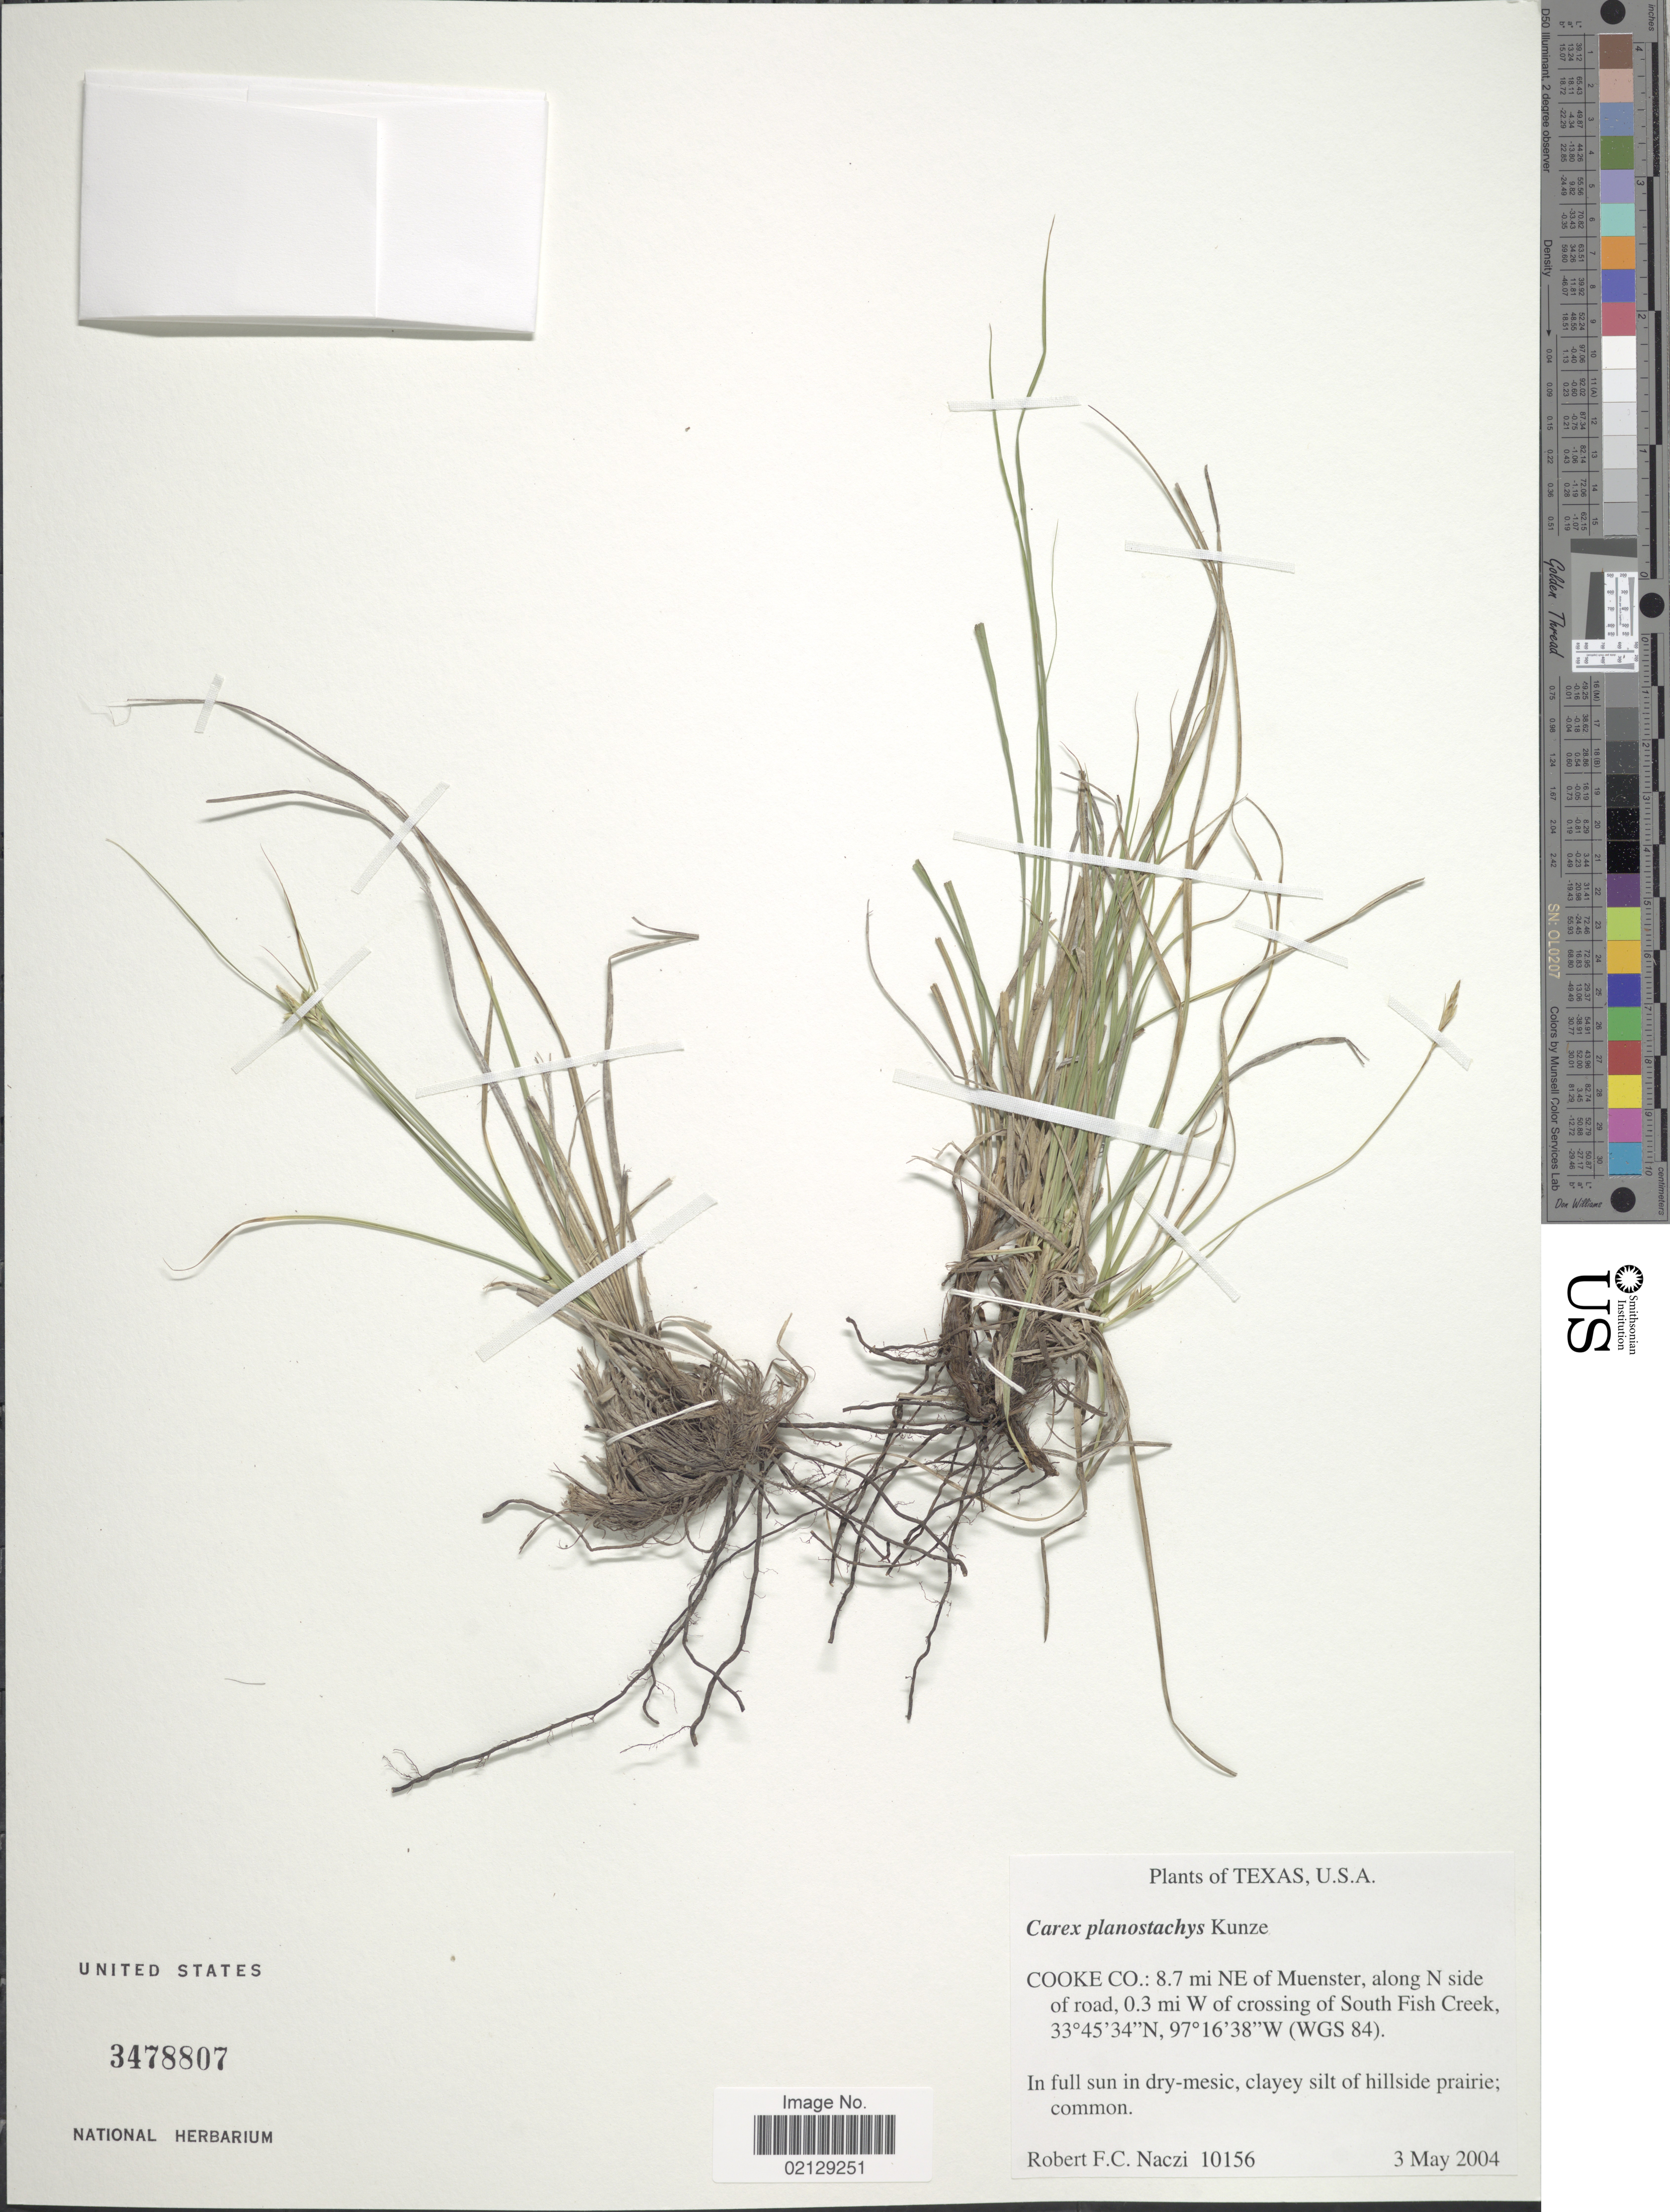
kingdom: Plantae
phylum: Tracheophyta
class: Liliopsida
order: Poales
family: Cyperaceae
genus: Carex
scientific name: Carex planostachys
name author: Kunze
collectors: R. F. C. Naczi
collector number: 10156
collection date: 2004-05-03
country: United States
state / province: Texas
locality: Cooke Co.: 8.7 mi NE of Muenster, along N side of road, 0.3 mi. W of crossing of South Fish Creek, WGS 84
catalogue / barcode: US 3478807